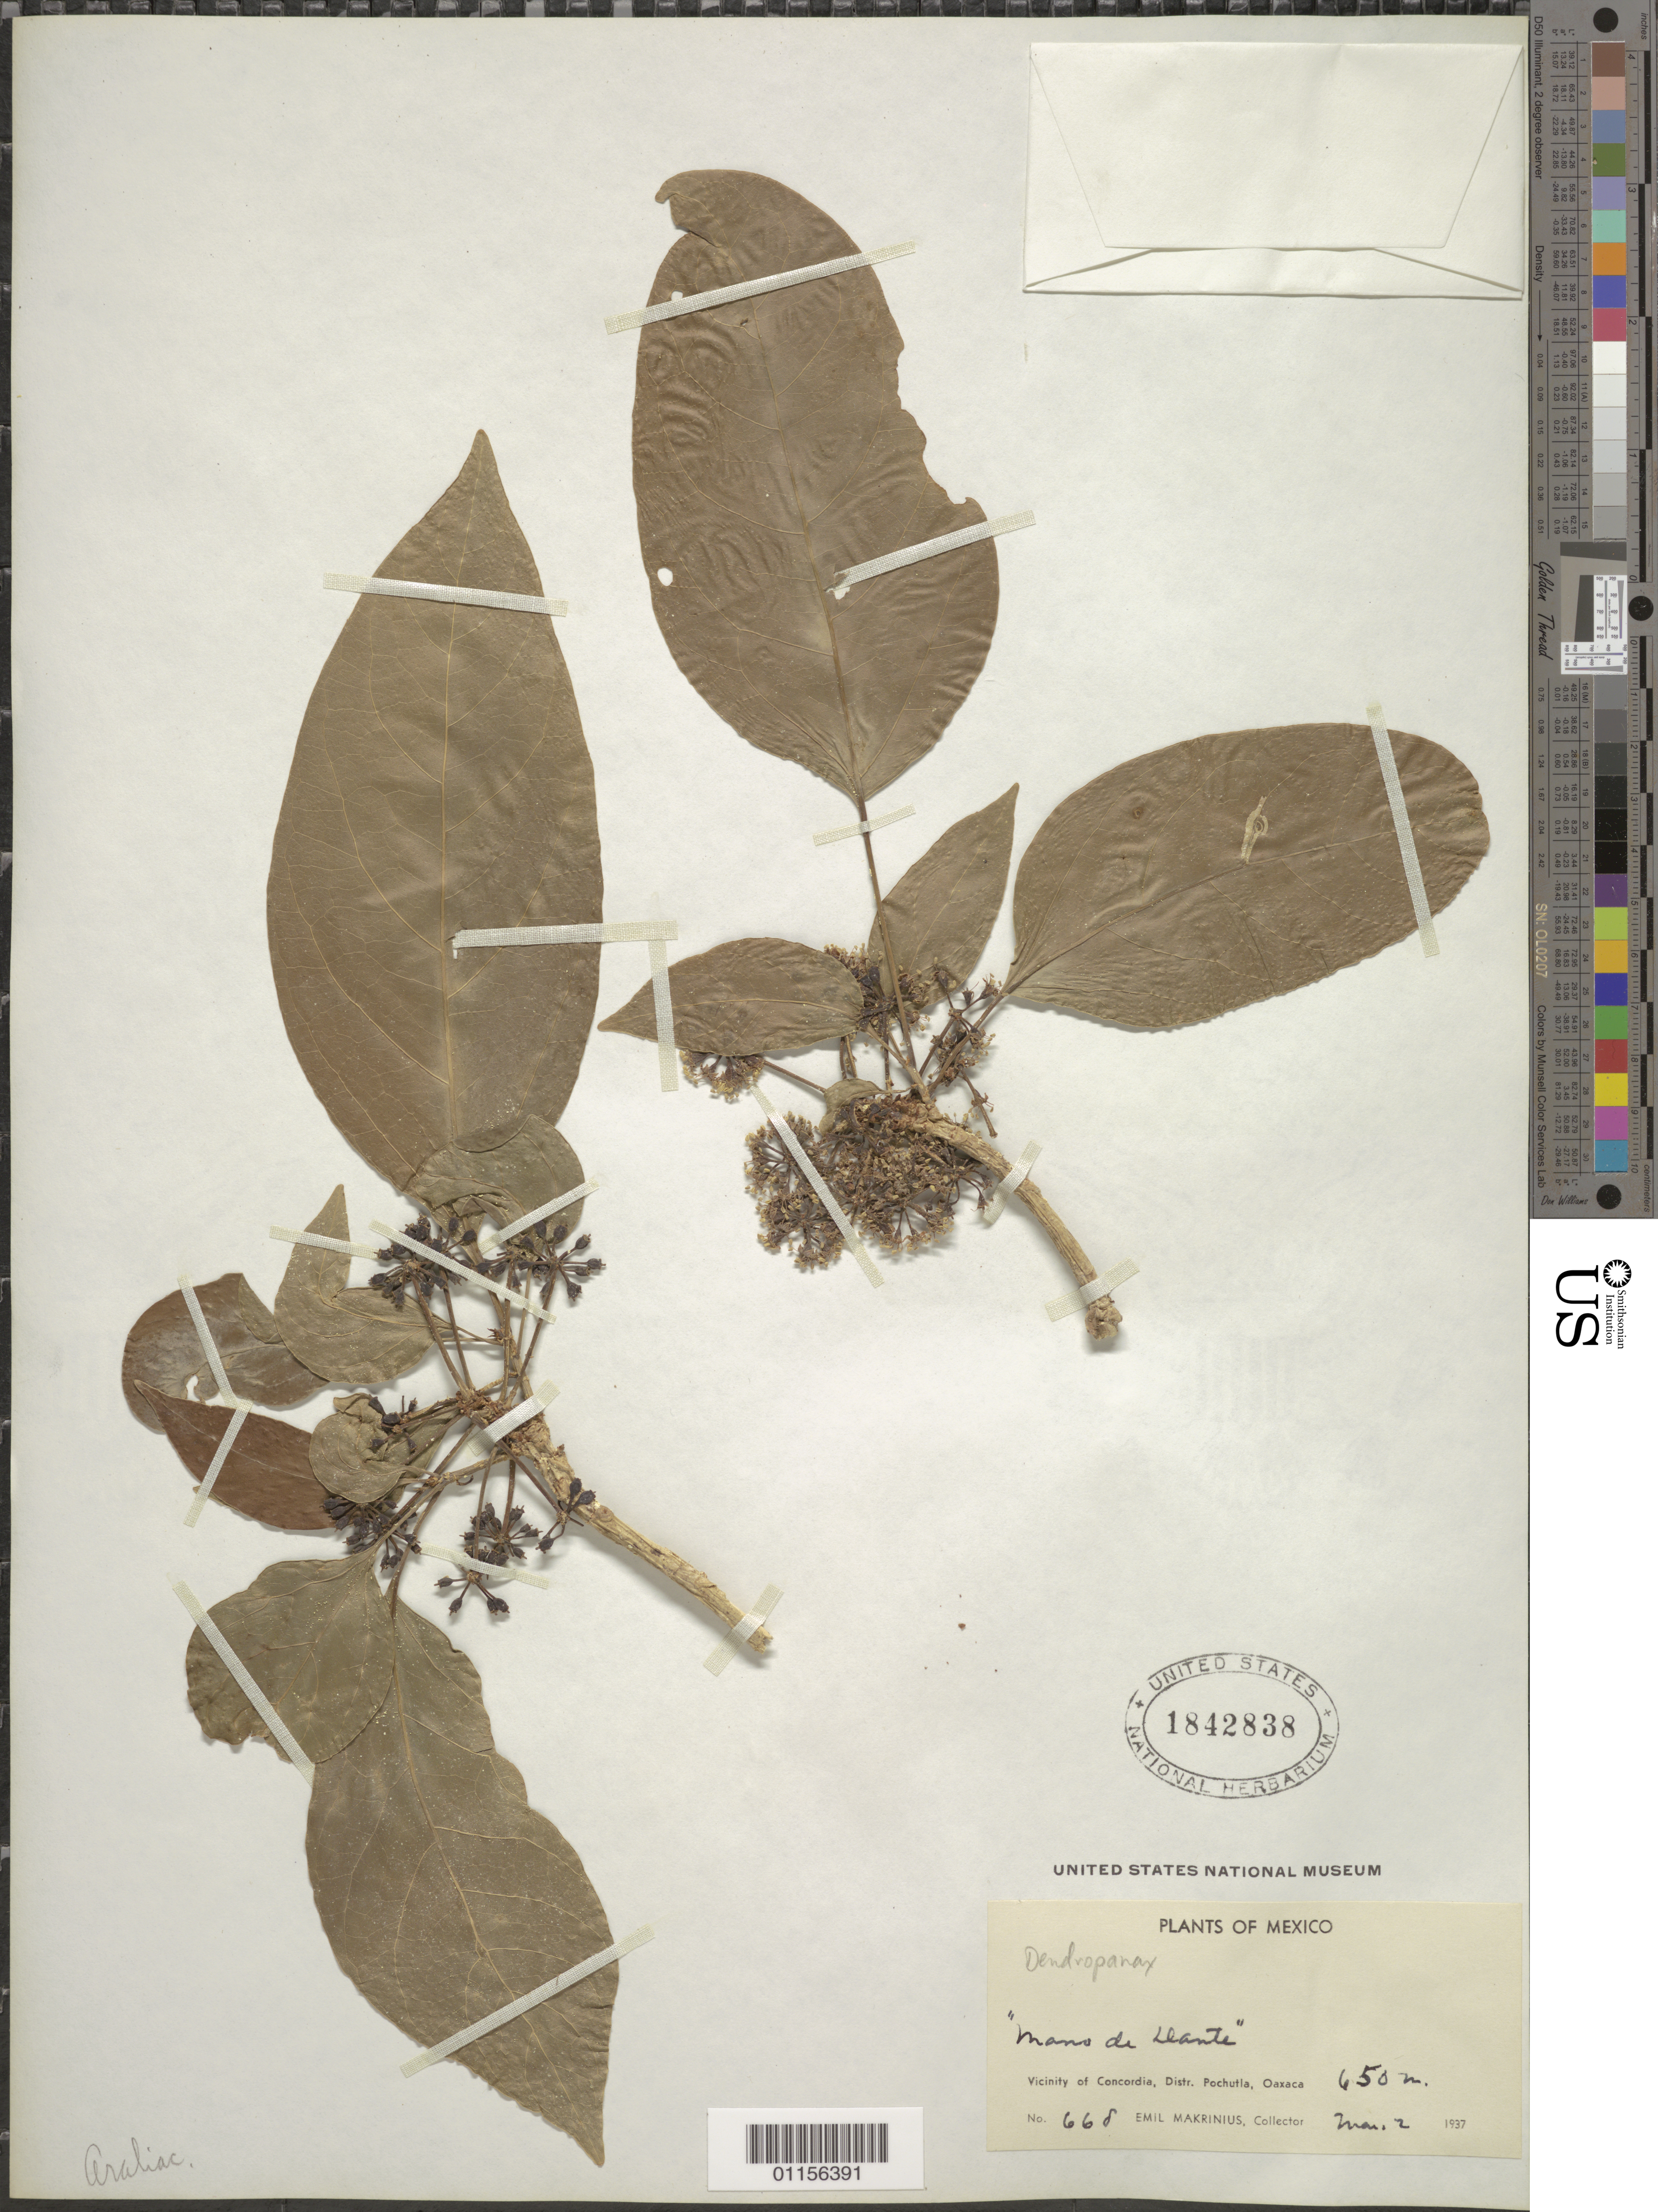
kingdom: Plantae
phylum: Tracheophyta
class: Magnoliopsida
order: Apiales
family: Araliaceae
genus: Dendropanax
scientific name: Dendropanax sp.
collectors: E. Makrinius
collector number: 668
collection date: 1937-03-02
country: Mexico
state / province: Oaxaca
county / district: Pochutla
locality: Vicinity of Concordia.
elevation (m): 650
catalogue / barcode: US 1842838